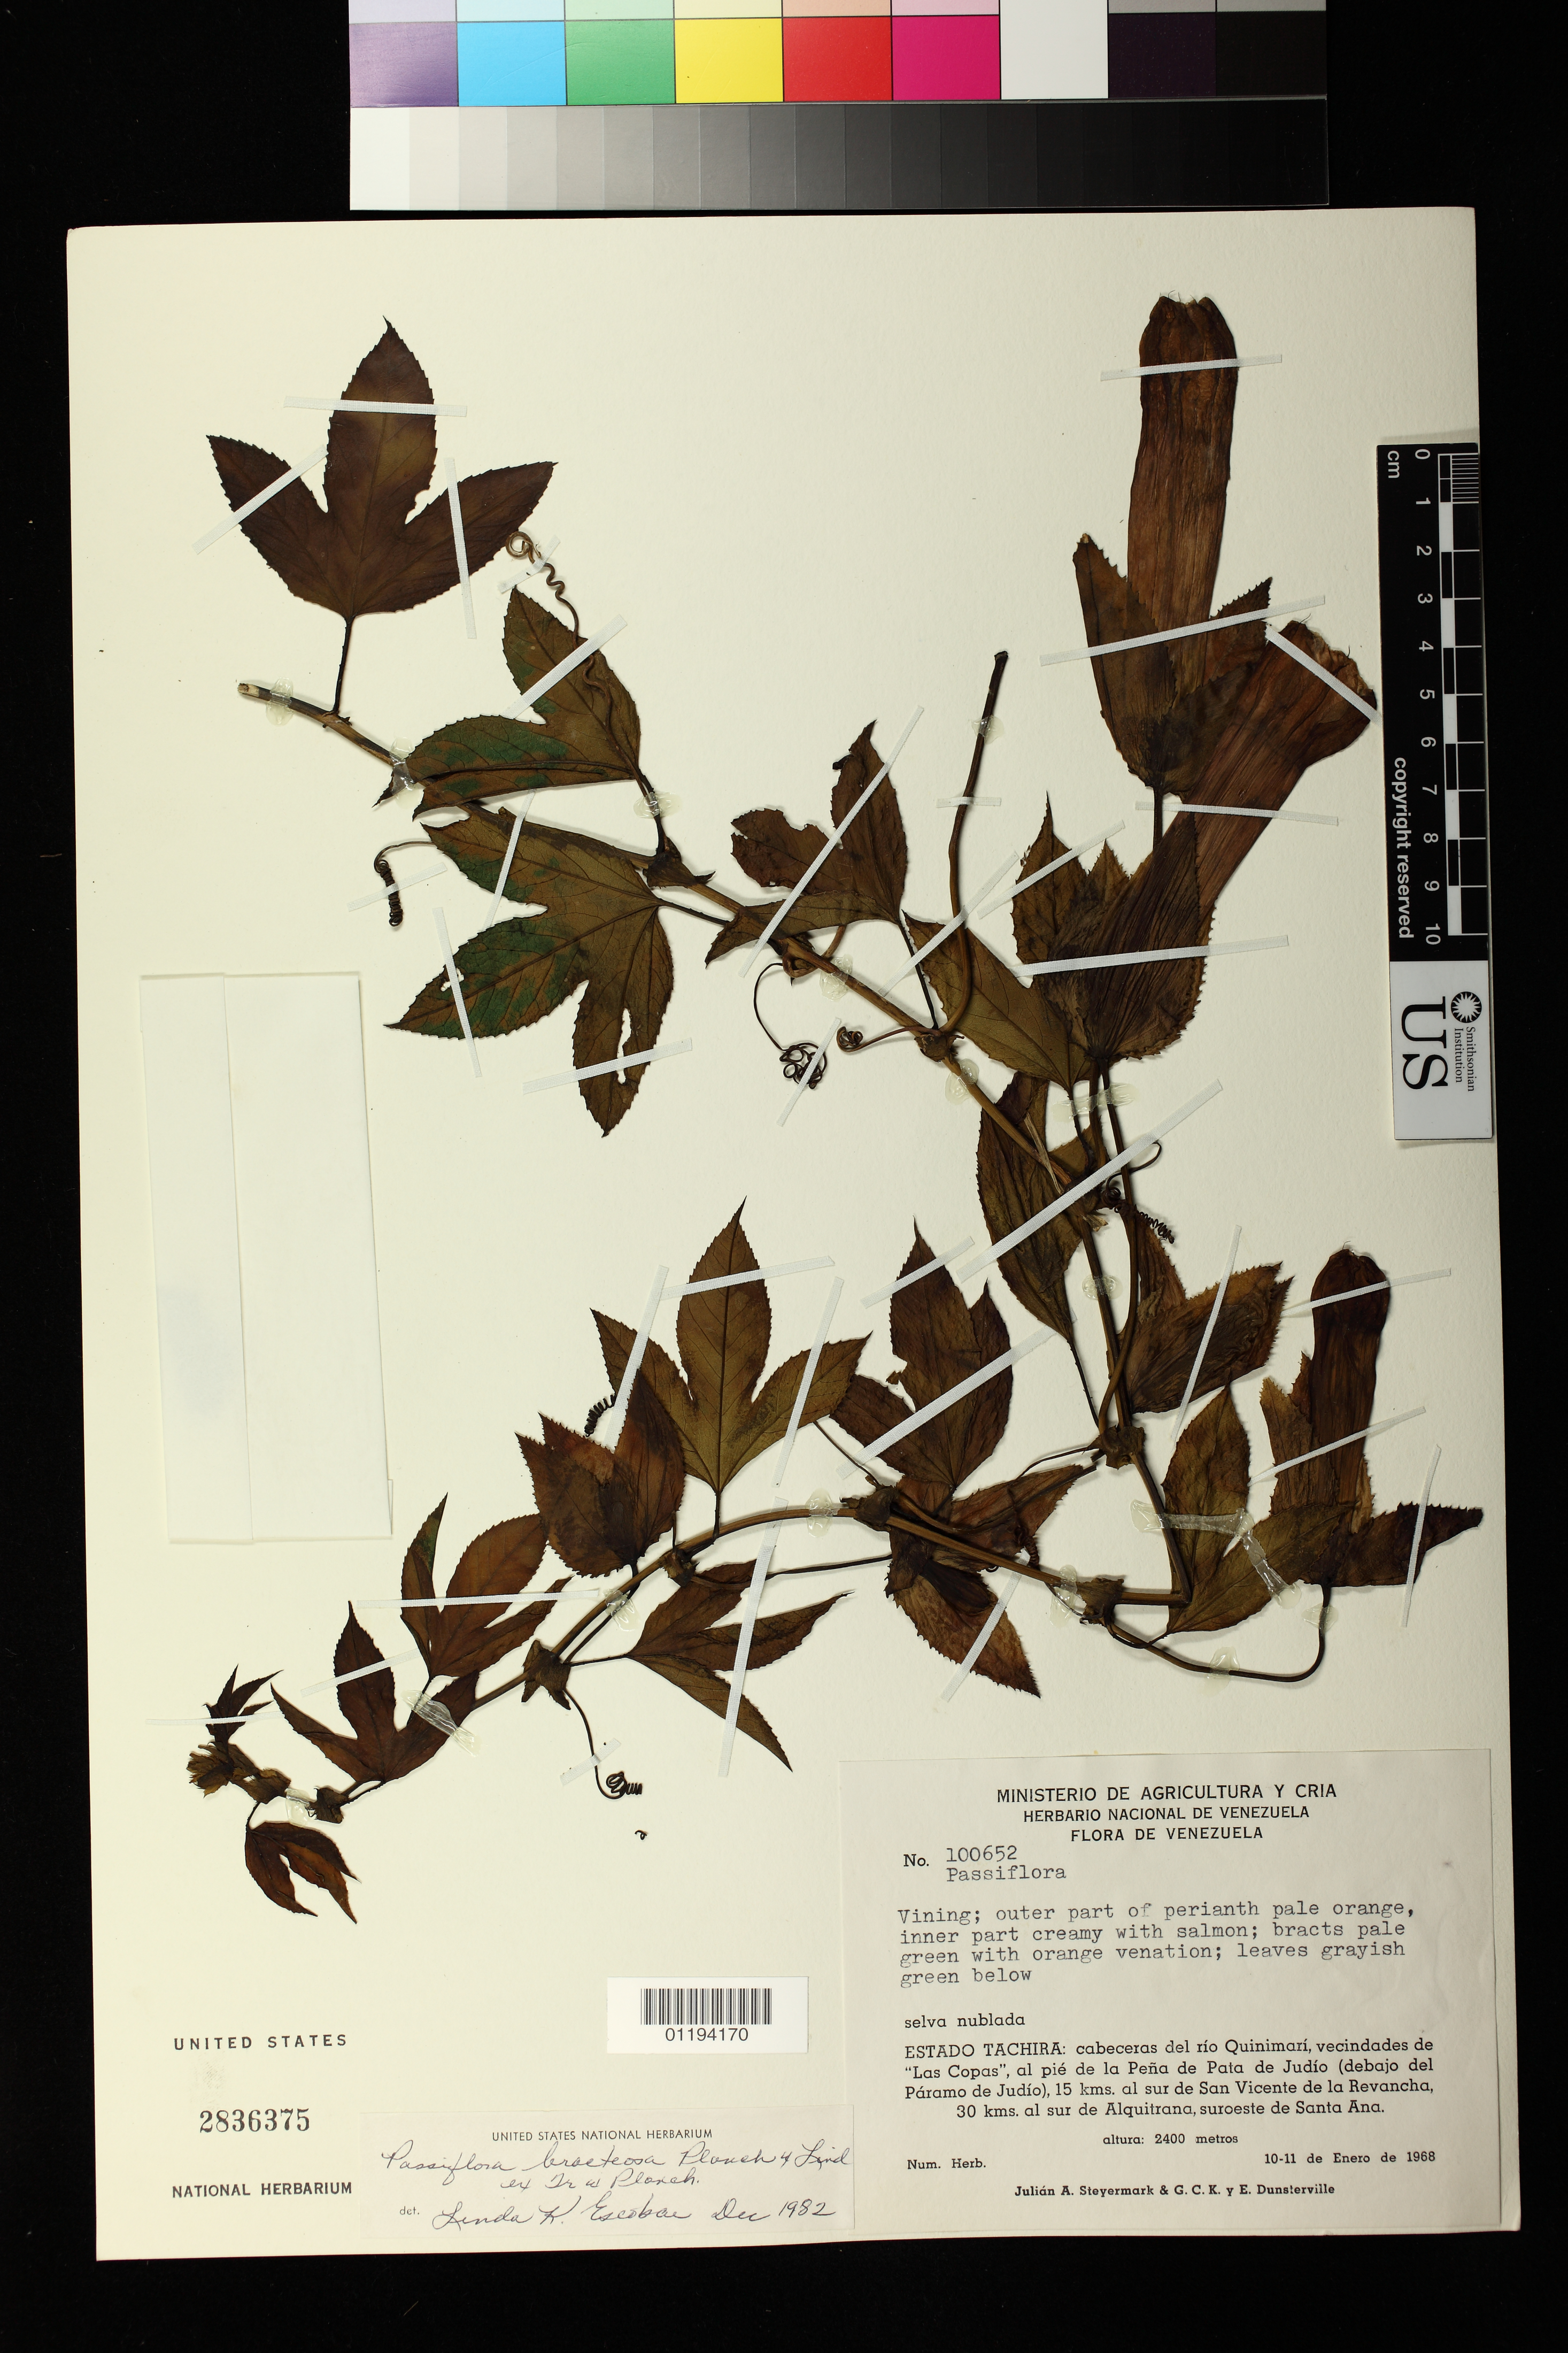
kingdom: Plantae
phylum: Tracheophyta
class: Magnoliopsida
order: Malpighiales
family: Passifloraceae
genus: Passiflora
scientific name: Passiflora bracteosa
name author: Planch. & Triana ex Linden & Planch.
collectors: J. Steyermark & G. C. K. Dunsterville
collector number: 100652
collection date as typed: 1968 Jan 10 1968 Jan 11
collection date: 1968-01-10/1968-01-11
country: Venezuela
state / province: Tachira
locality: Caberceras del rio Quinimari vecindades de "Las Copas", al pie de la Pena de Pata de Judio (debajo del Paramo de Judio), 15kms. al sur de San Vicente de la Revancha, 30 kms. al sur de Alquitrano, suroeste de Santa Ana.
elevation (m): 2400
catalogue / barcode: US 2836375